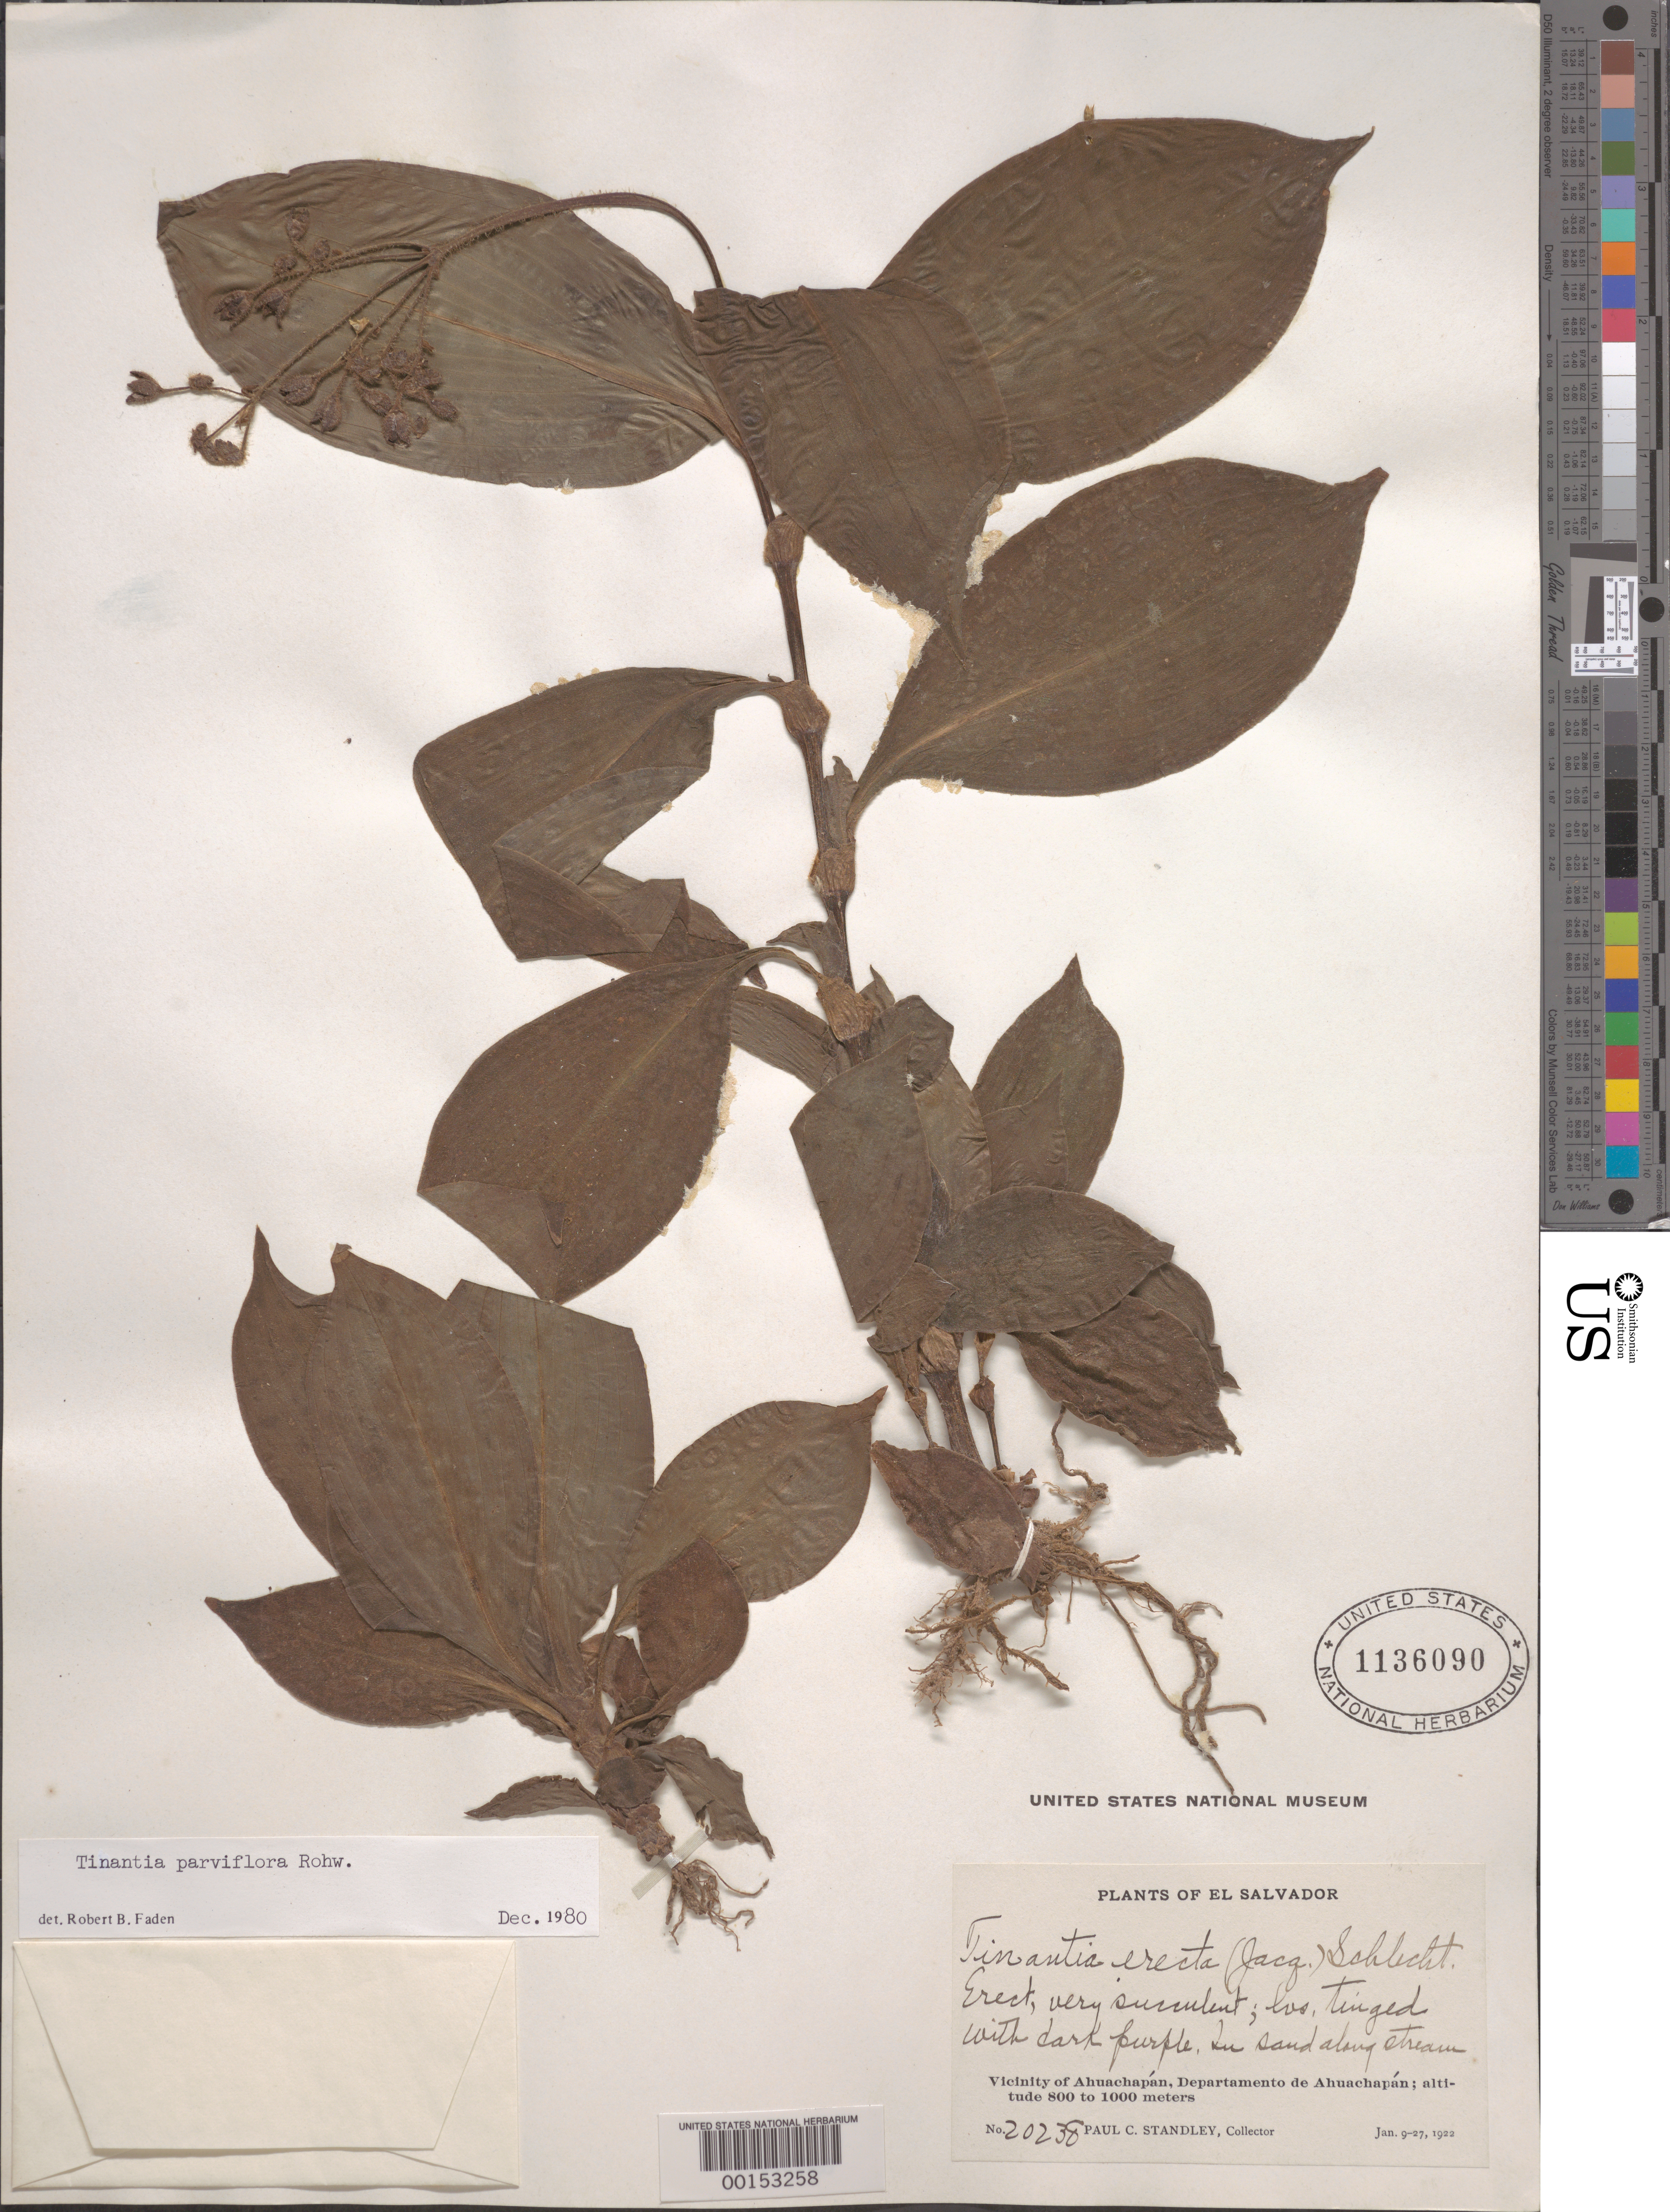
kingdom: Plantae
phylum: Tracheophyta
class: Liliopsida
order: Commelinales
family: Commelinaceae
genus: Tinantia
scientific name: Tinantia parviflora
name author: Rohweder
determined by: Faden, Robert B., (US), Smithsonian Institution - National Museum of Natural History (UNITED STATES)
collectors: P. C. Standley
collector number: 20238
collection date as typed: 09 Jan 1922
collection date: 1922-01-09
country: El Salvador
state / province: Ahuachapán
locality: Ahuachapan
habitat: Sandy soil streambank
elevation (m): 800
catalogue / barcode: US 1136090